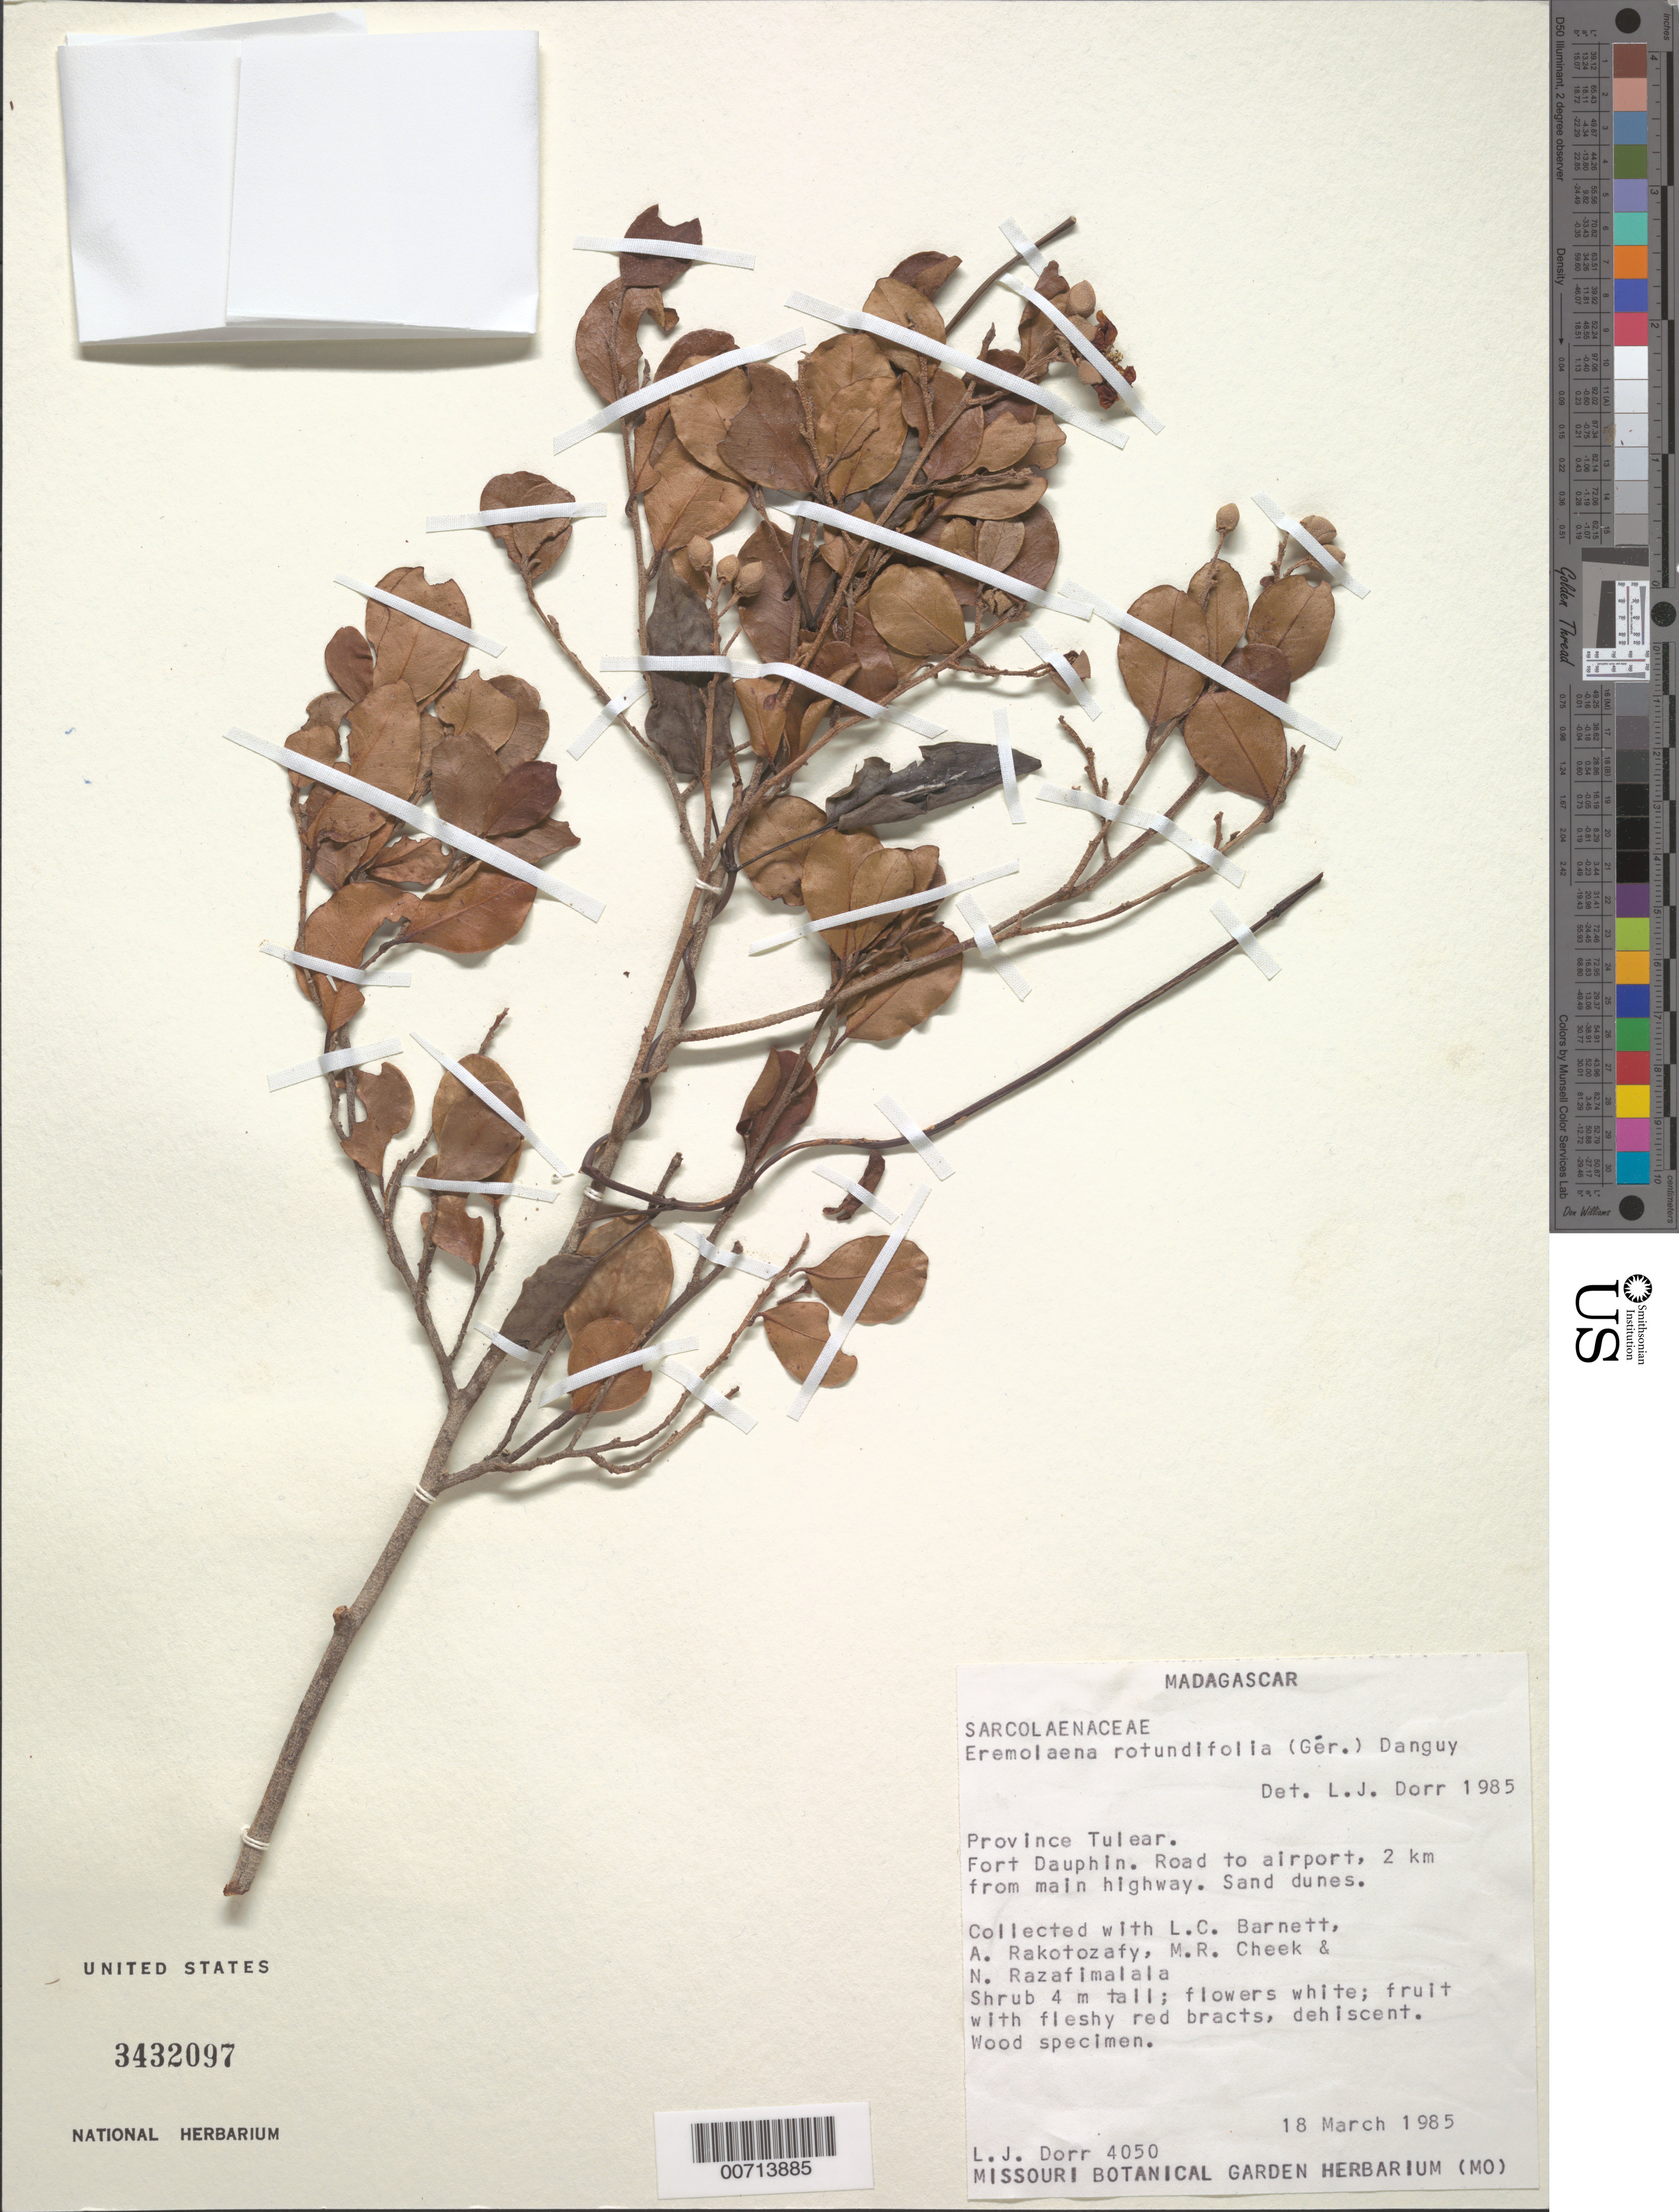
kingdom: Plantae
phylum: Tracheophyta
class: Magnoliopsida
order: Malvales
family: Sarcolaenaceae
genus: Eremolaena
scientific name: Eremolaena rotundifolia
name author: (F. Gérard) Danguy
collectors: L. J. Dorr, L. C. Barnett, A. Rakotozafy, M. Cheek & N. Razafimalala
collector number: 4050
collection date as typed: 18 Mar 1985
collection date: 1985-03-18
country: Madagascar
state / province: Anosy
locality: Road from Fort Dauphin to the airport.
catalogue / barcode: US 3432097